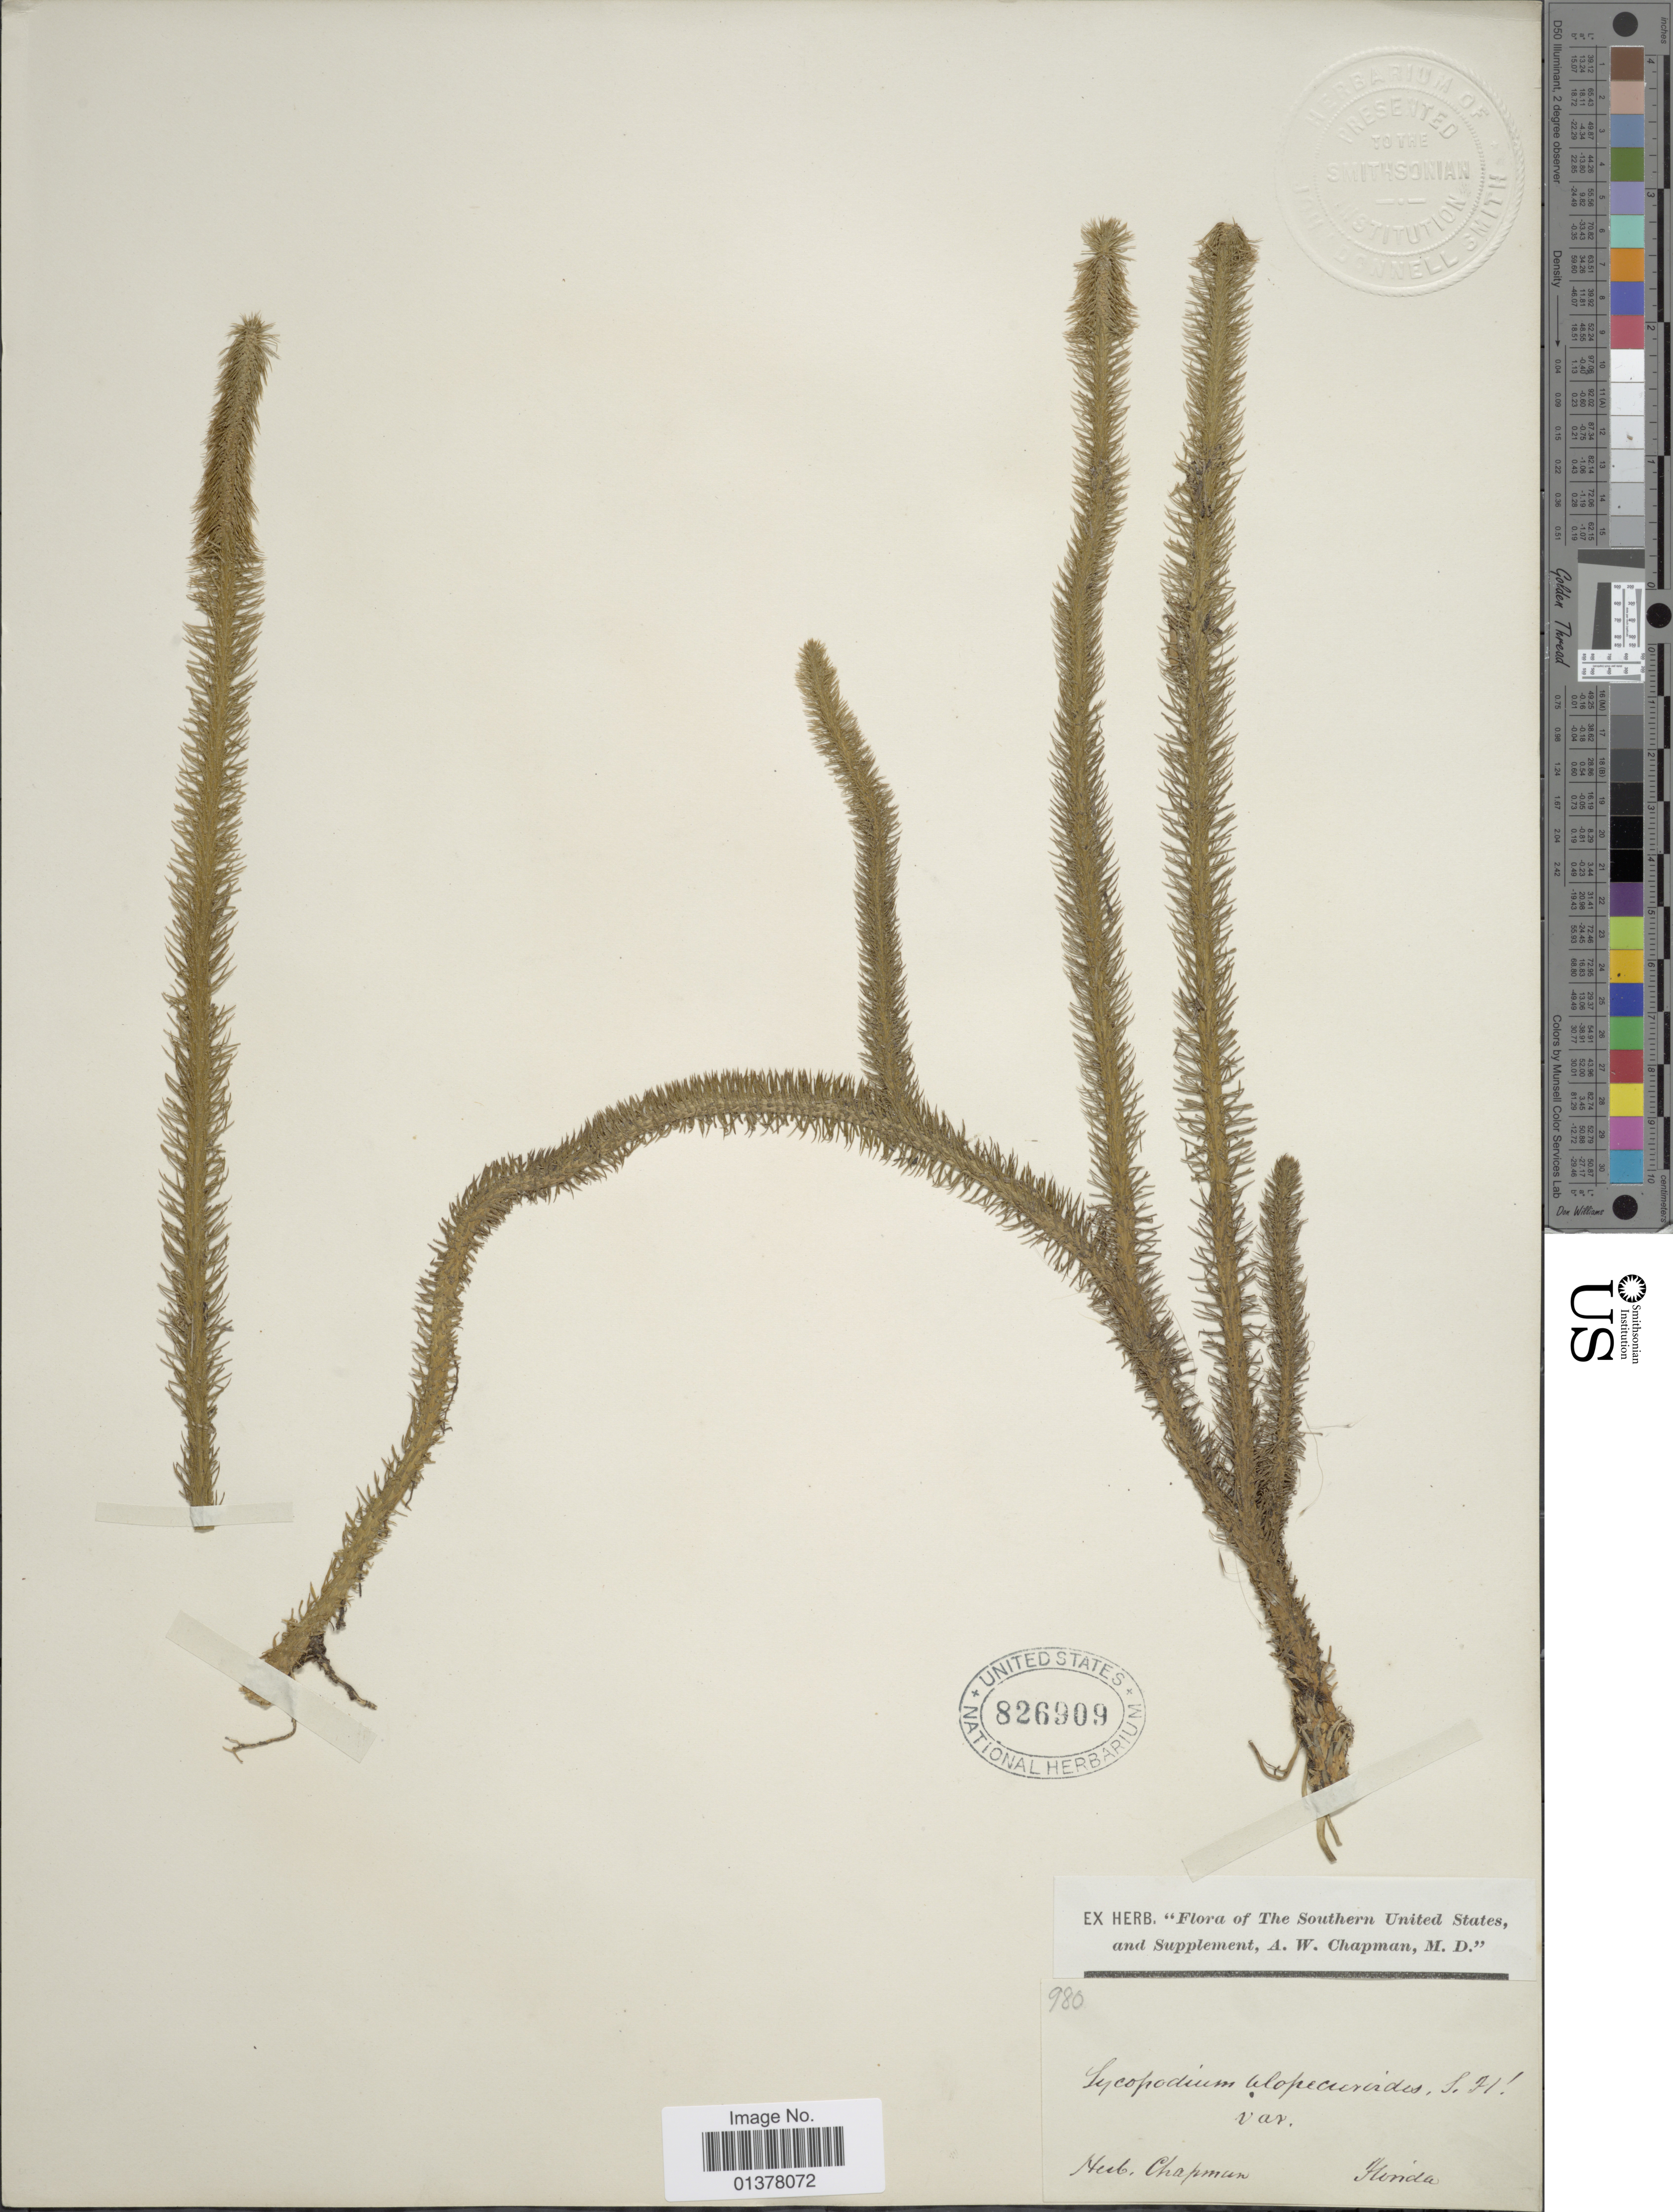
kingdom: Plantae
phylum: Tracheophyta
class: Lycopodiopsida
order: Lycopodiales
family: Lycopodiaceae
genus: Lycopodiella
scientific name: Lycopodiella alopecuroides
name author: (L.) Cranfill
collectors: ex herb. Chapman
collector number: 980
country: United States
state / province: Florida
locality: Southern United States, and supplement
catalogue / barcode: US 826909